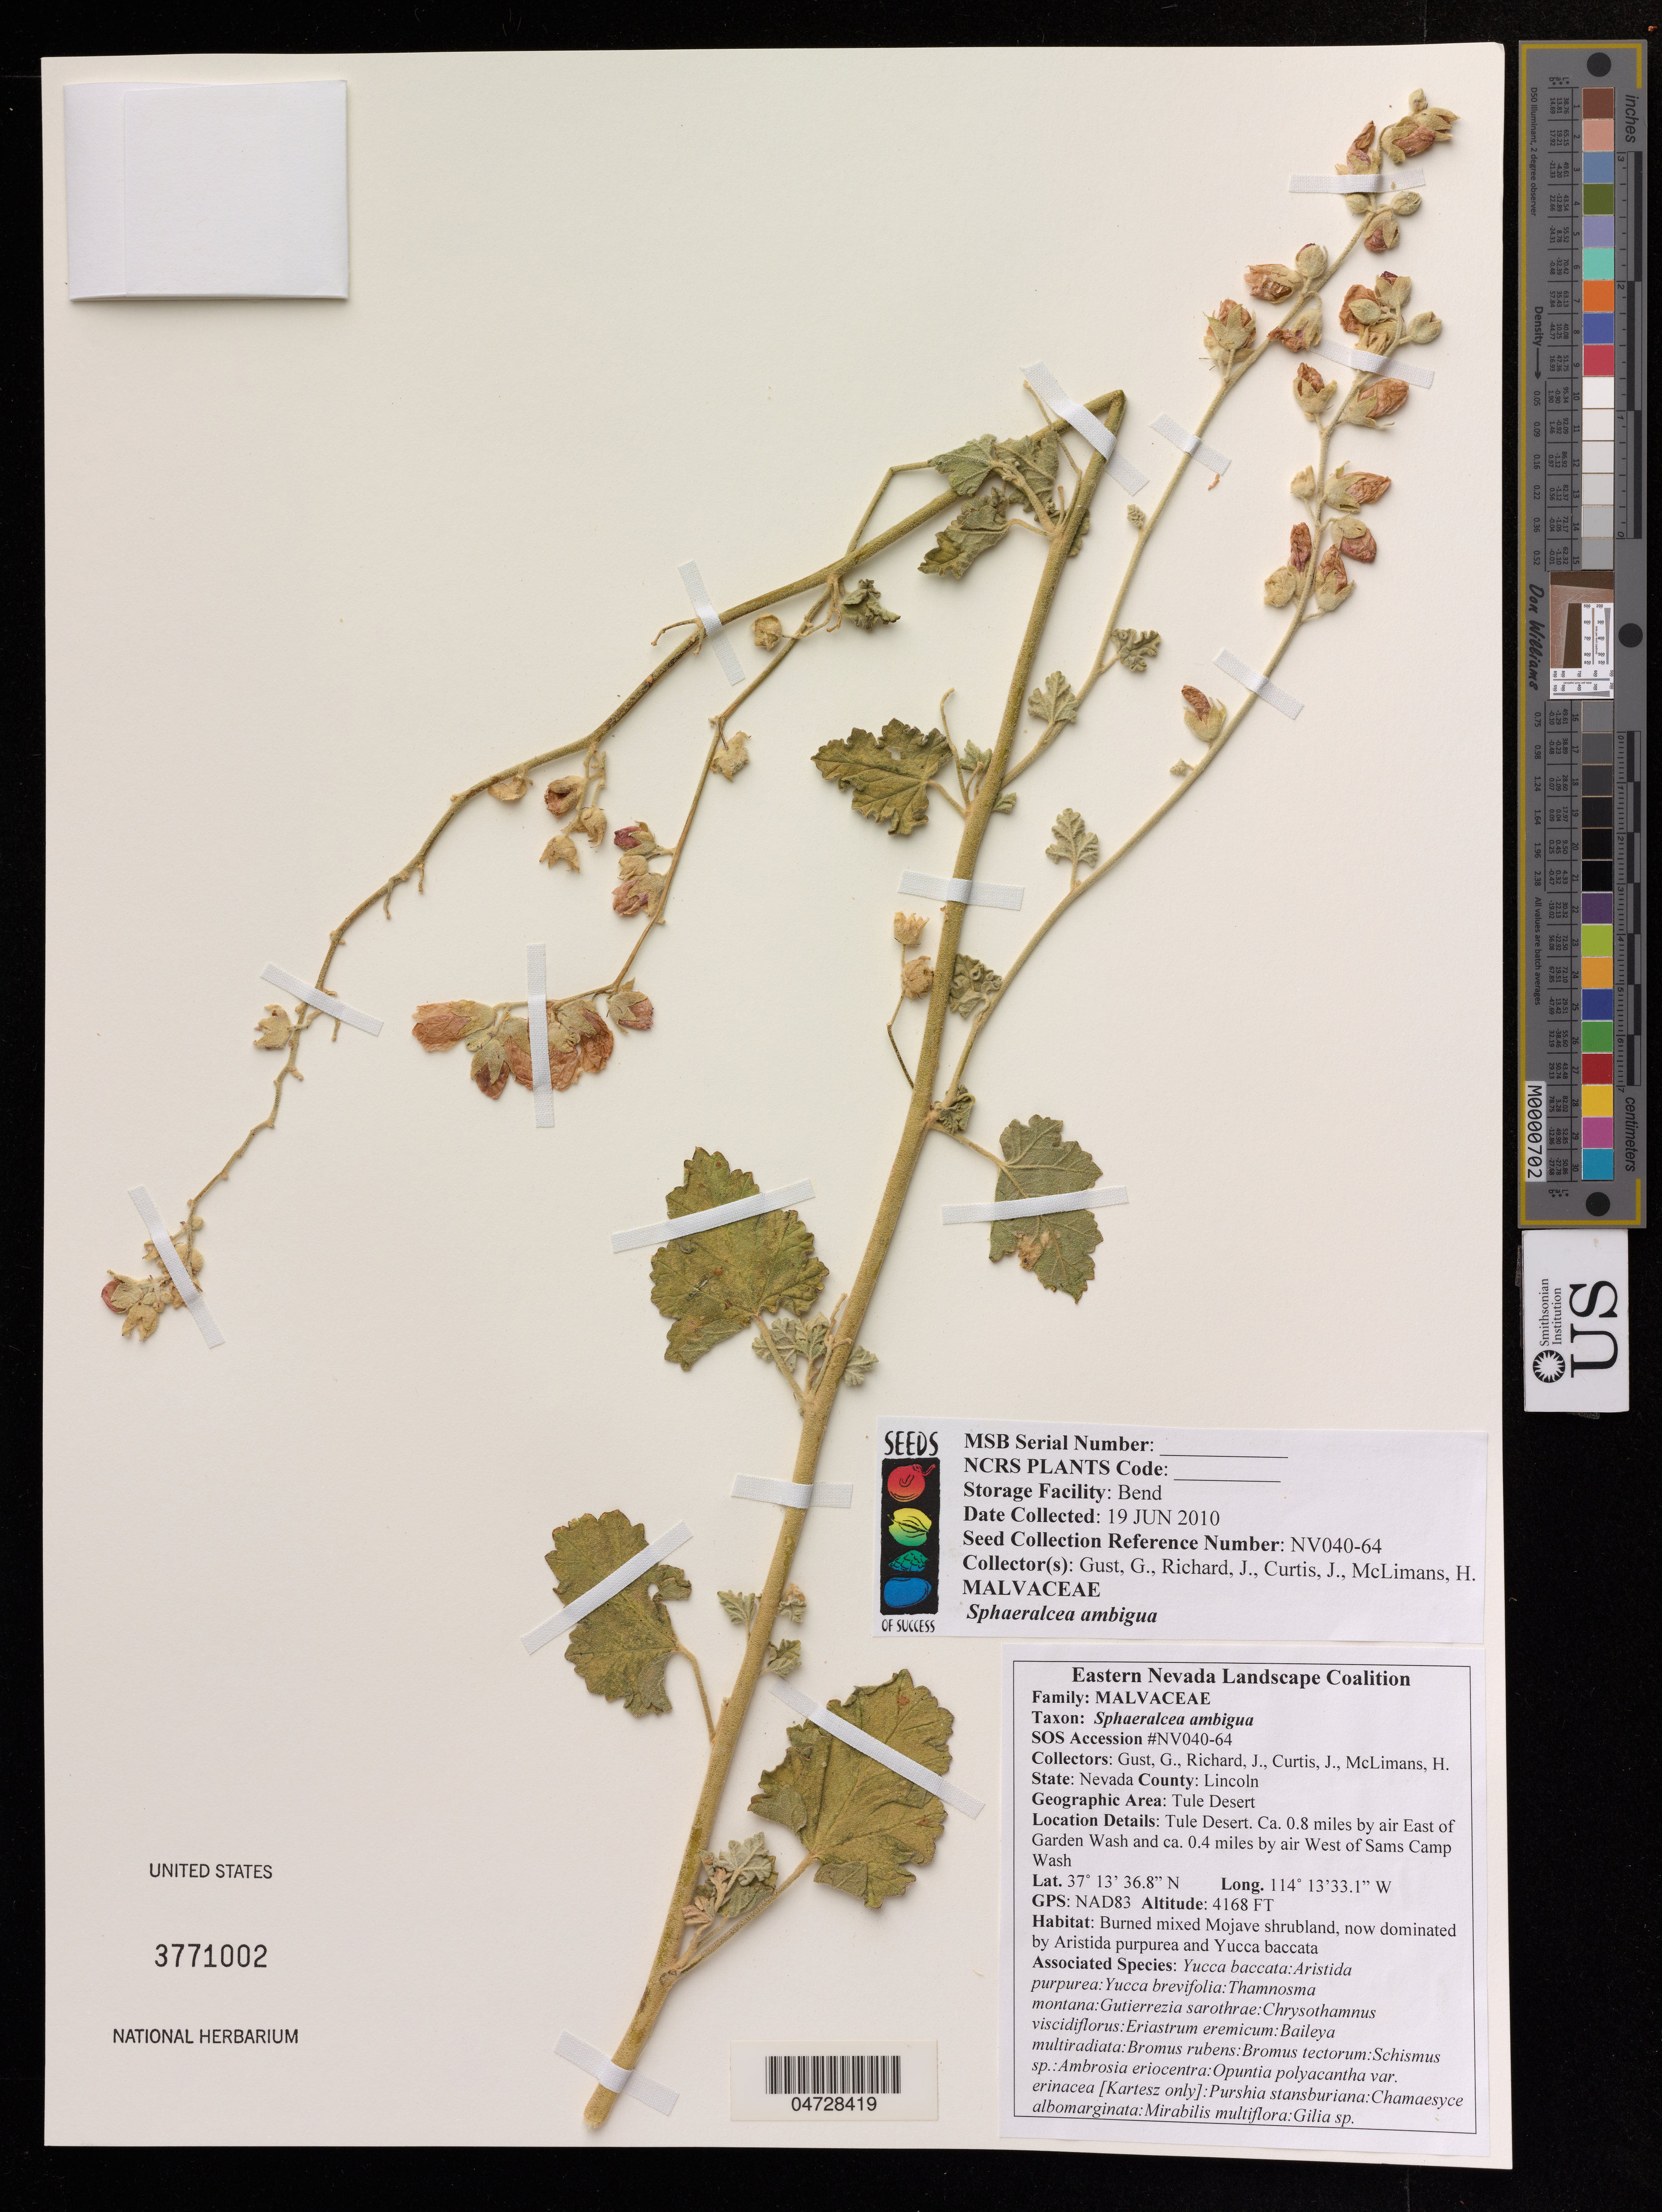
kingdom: Plantae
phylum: Tracheophyta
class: Magnoliopsida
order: Malvales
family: Malvaceae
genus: Sphaeralcea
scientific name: Sphaeralcea ambigua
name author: A. Gray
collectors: G. Gust, J. Richard, J. Curtis & H. McLimans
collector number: NV040-64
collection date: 2010-06-19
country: United States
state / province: Nevada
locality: County: Lincoln, Tule Deset, Tule Desert, Ca. 0.8 miles by air East of Garden Wash and ca. 0.4 miles by air West of Sams Camp Wash.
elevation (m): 1270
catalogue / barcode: US 3771002